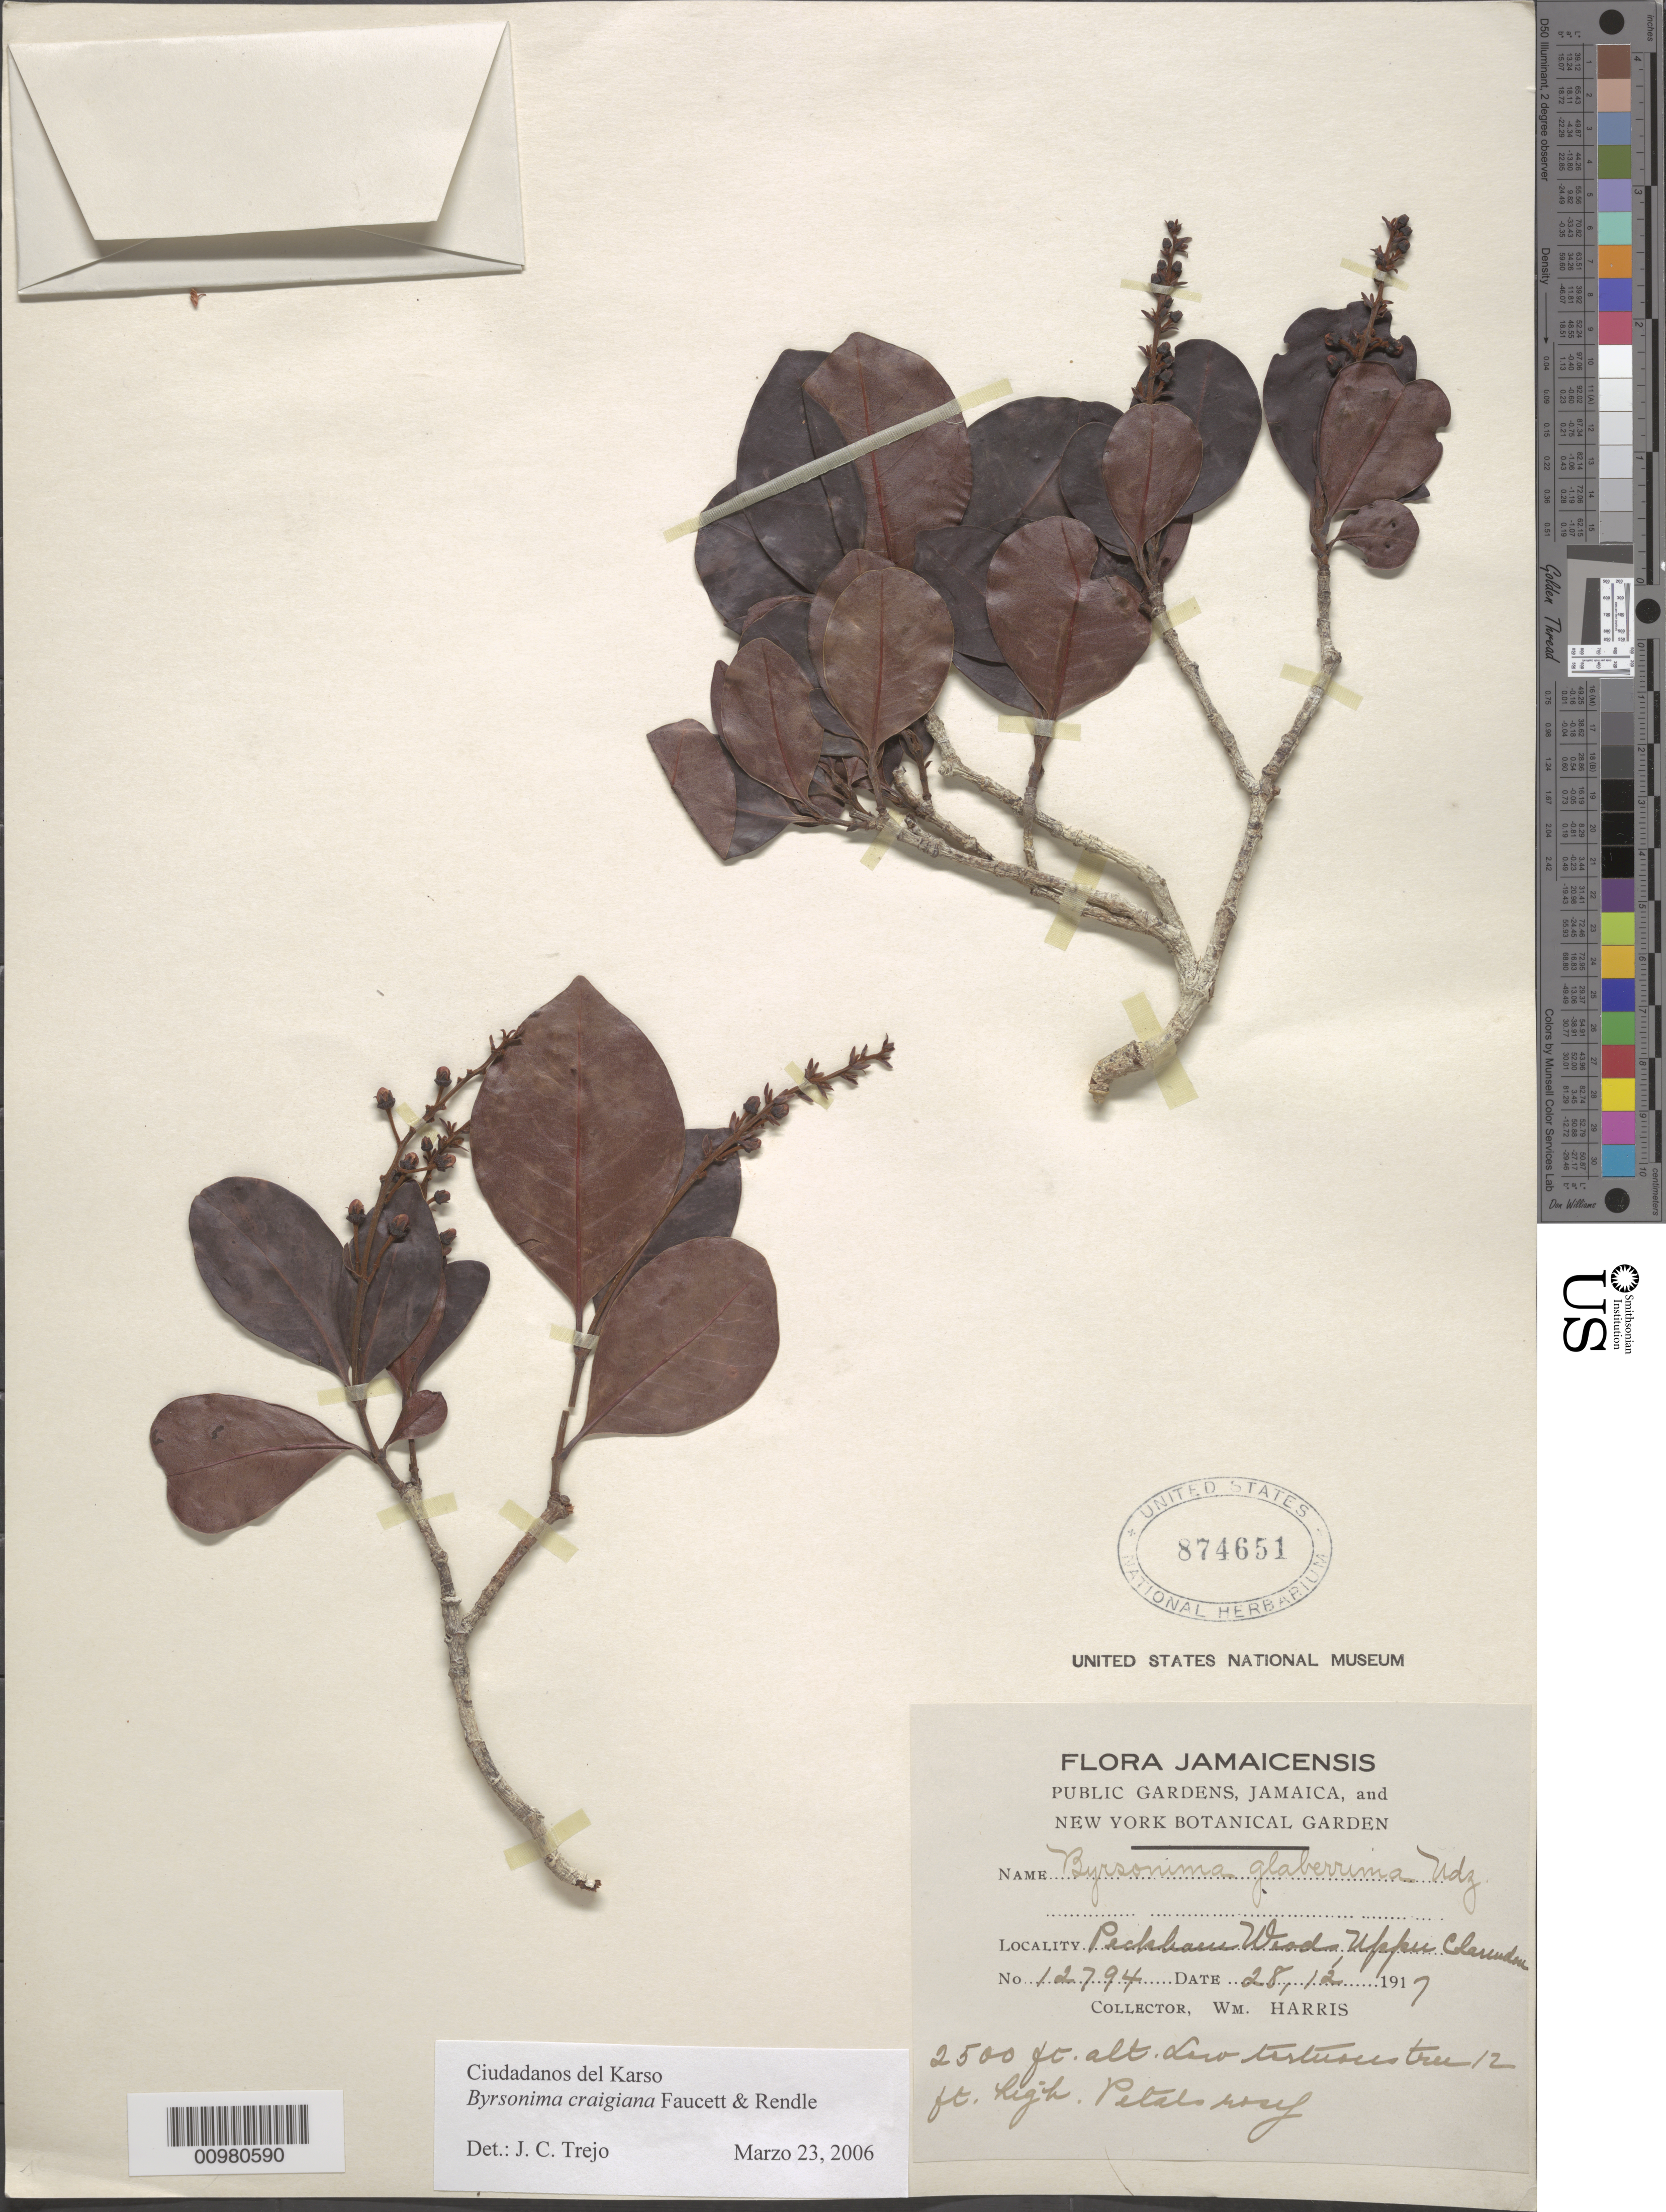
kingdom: Plantae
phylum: Tracheophyta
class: Magnoliopsida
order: Malpighiales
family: Malpighiaceae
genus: Byrsonima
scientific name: Byrsonima craigiana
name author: Fawc. & Rendle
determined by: Trejo-Torres, J. C.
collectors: W. H. Harris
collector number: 12794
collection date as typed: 28 Dec 1917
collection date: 1917-12-28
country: Jamaica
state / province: Clarendon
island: Jamaica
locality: Peckham Woods.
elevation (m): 762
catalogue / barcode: US 874651